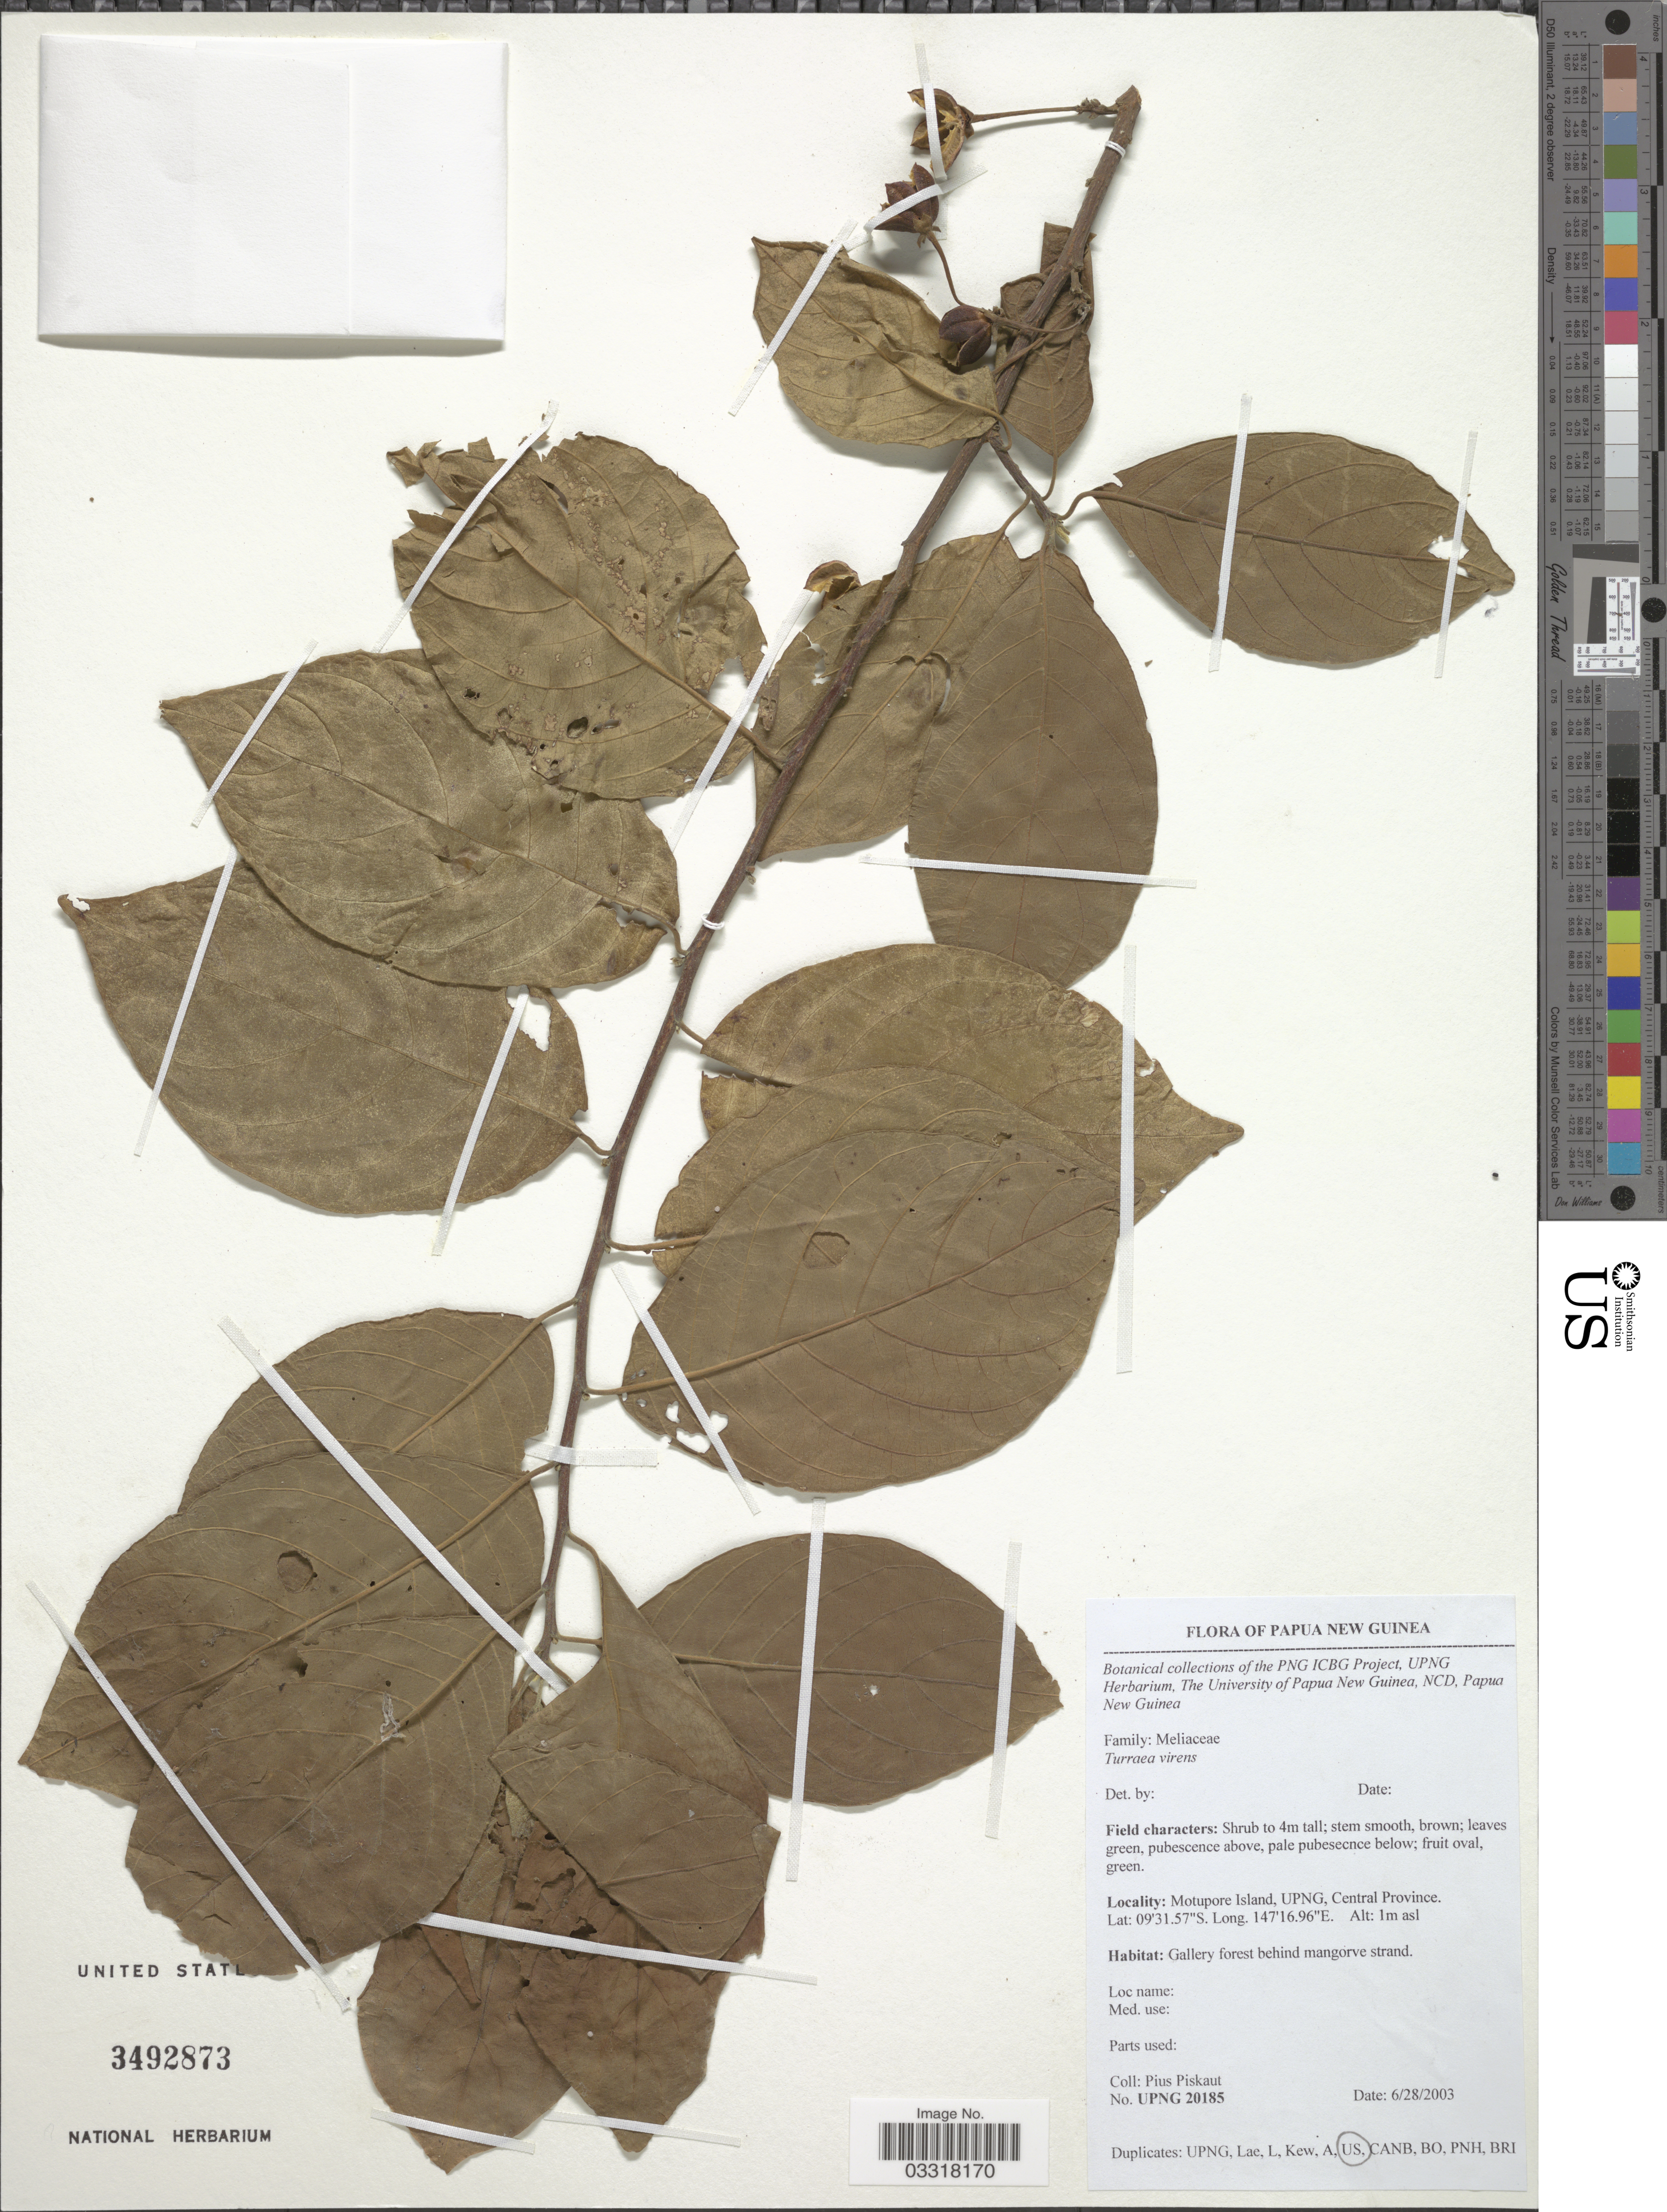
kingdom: Plantae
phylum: Tracheophyta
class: Magnoliopsida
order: Sapindales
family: Meliaceae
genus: Turraea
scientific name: Turraea virens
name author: L.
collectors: P. Piskaut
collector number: UPNG20185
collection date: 2003-06-28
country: Papua New Guinea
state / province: Central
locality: Motupore Island, UPNG.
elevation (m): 1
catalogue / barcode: US 3492873